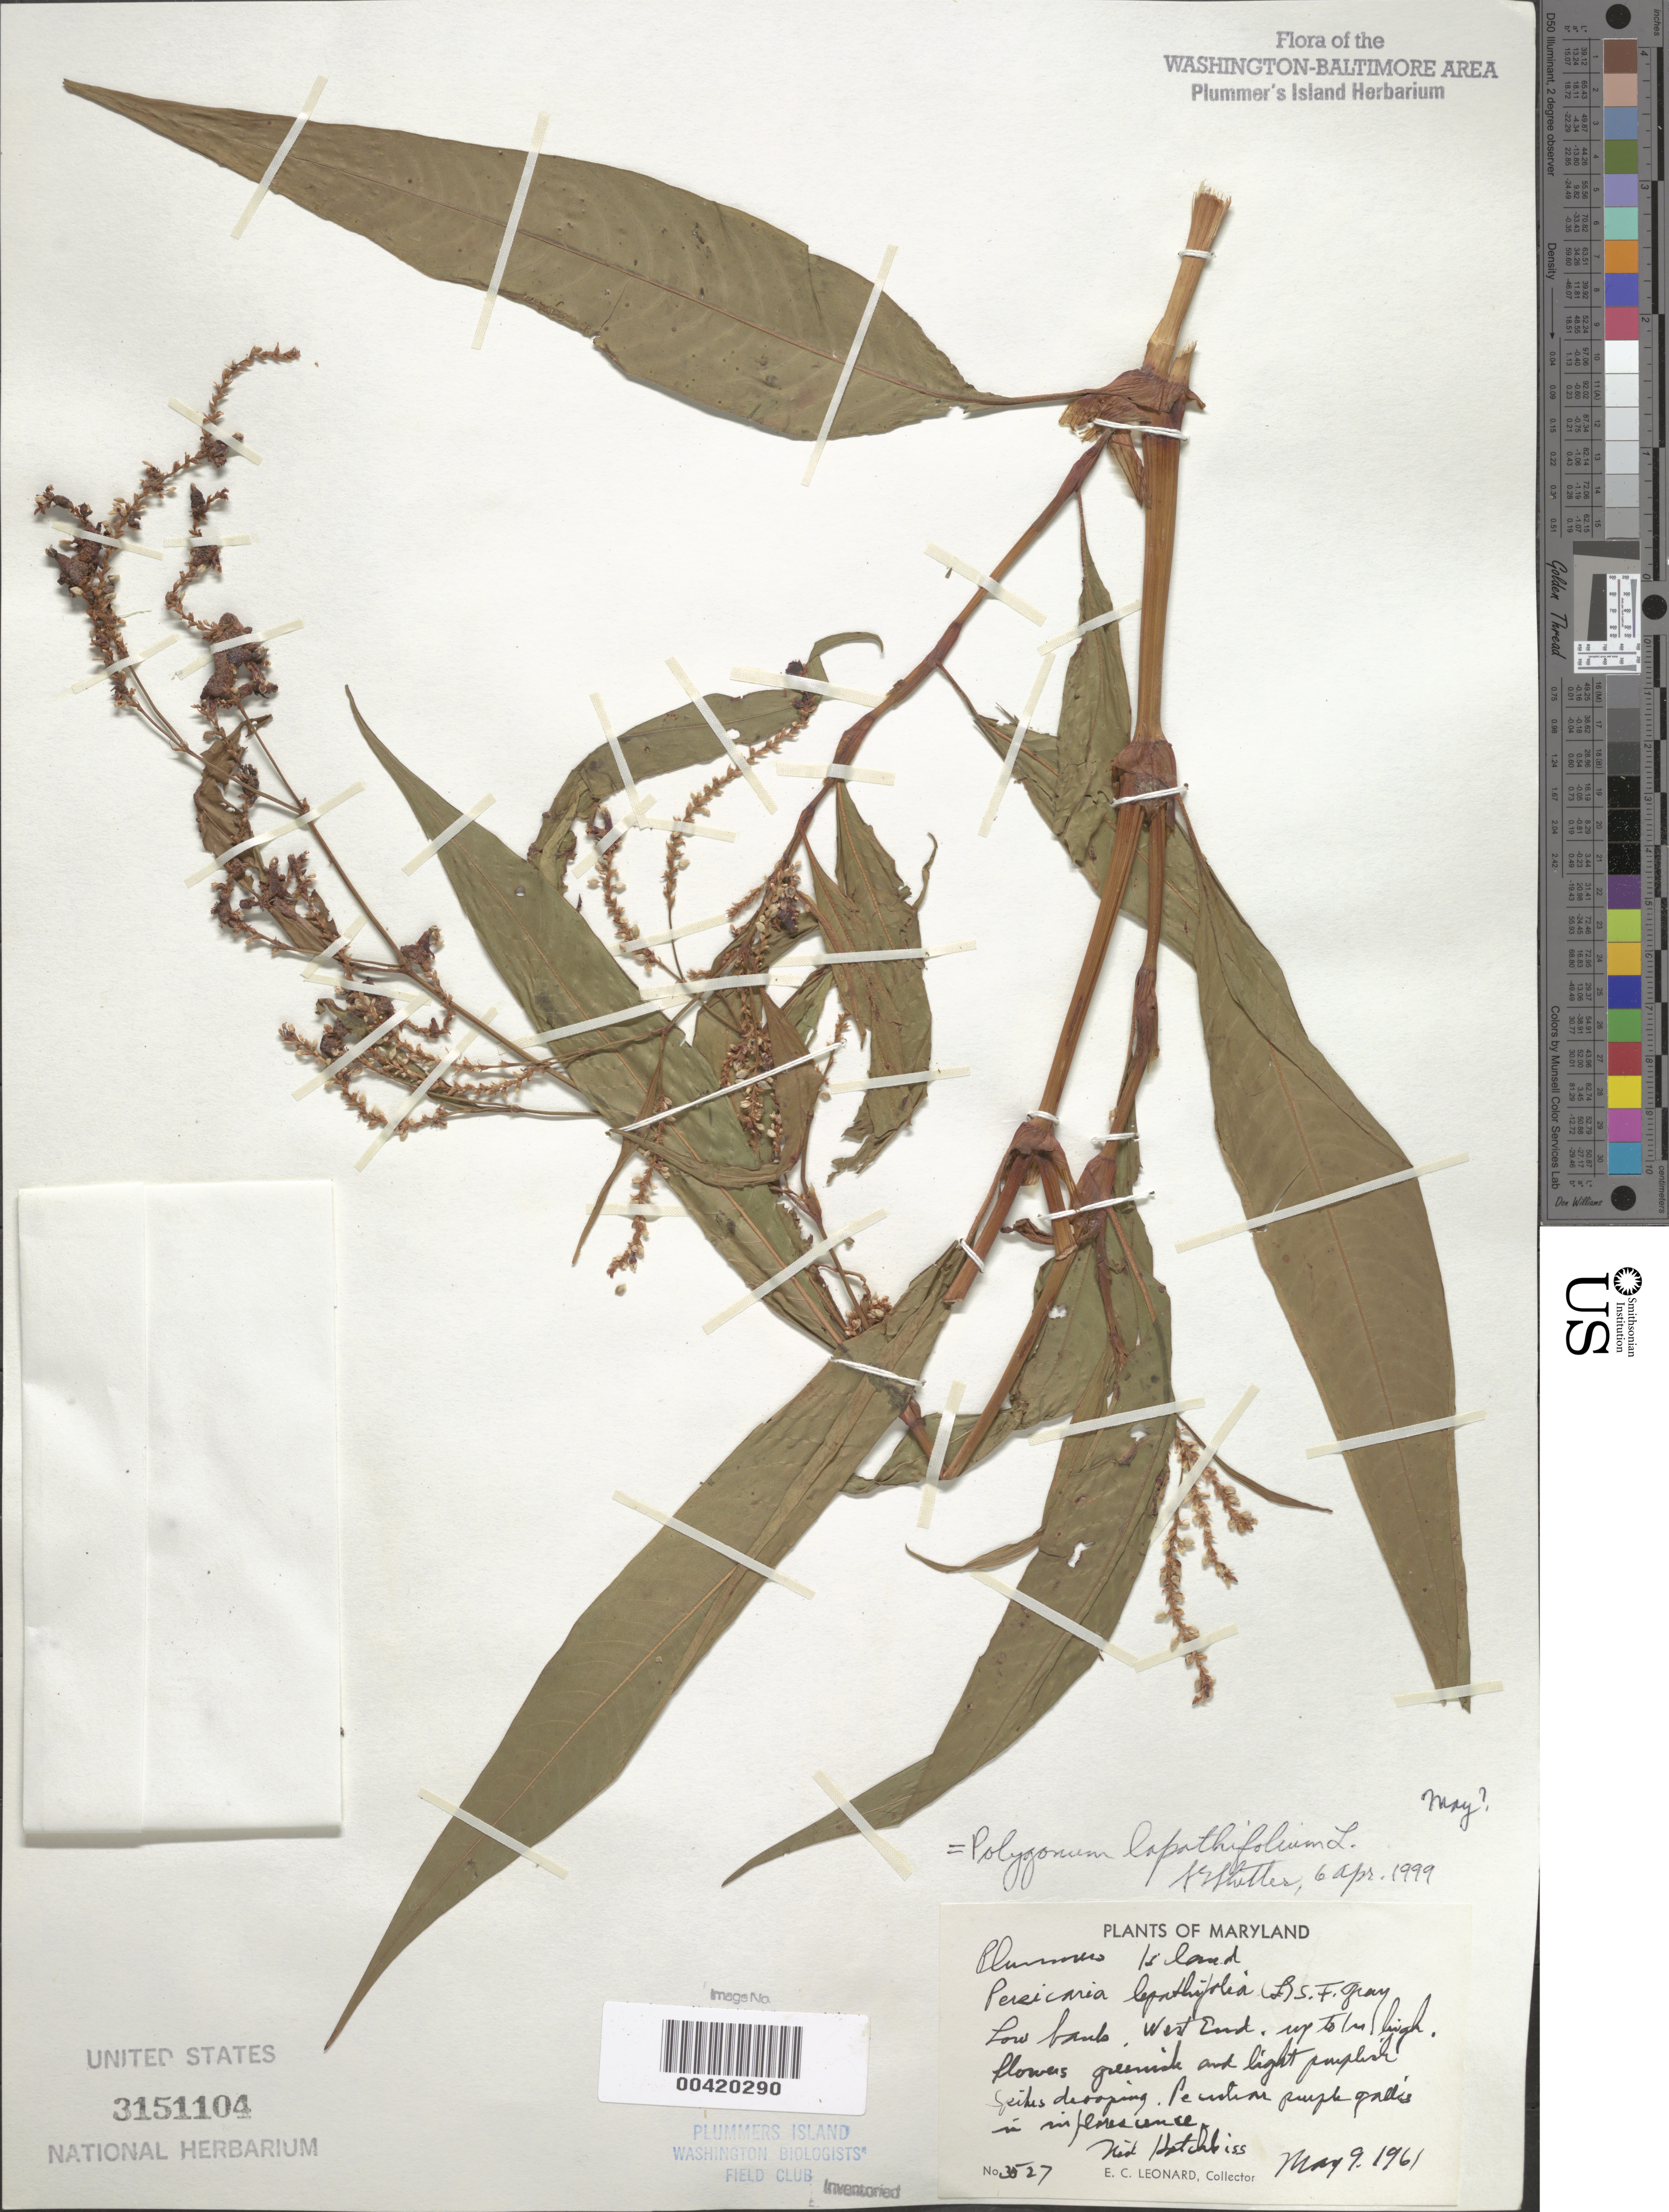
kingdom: Plantae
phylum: Tracheophyta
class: Magnoliopsida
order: Caryophyllales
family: Polygonaceae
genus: Polygonum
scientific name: Polygonum lapathifolium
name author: L.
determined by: Atha, D. E.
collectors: E. C. Leonard & N. Hotchkiss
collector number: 3527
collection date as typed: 09 May 1961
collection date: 1961-05-09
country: United States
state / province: Maryland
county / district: Montgomery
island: Plummers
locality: Plummer's Island; low bank, west end C. & O. Canal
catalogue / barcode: US 3151104